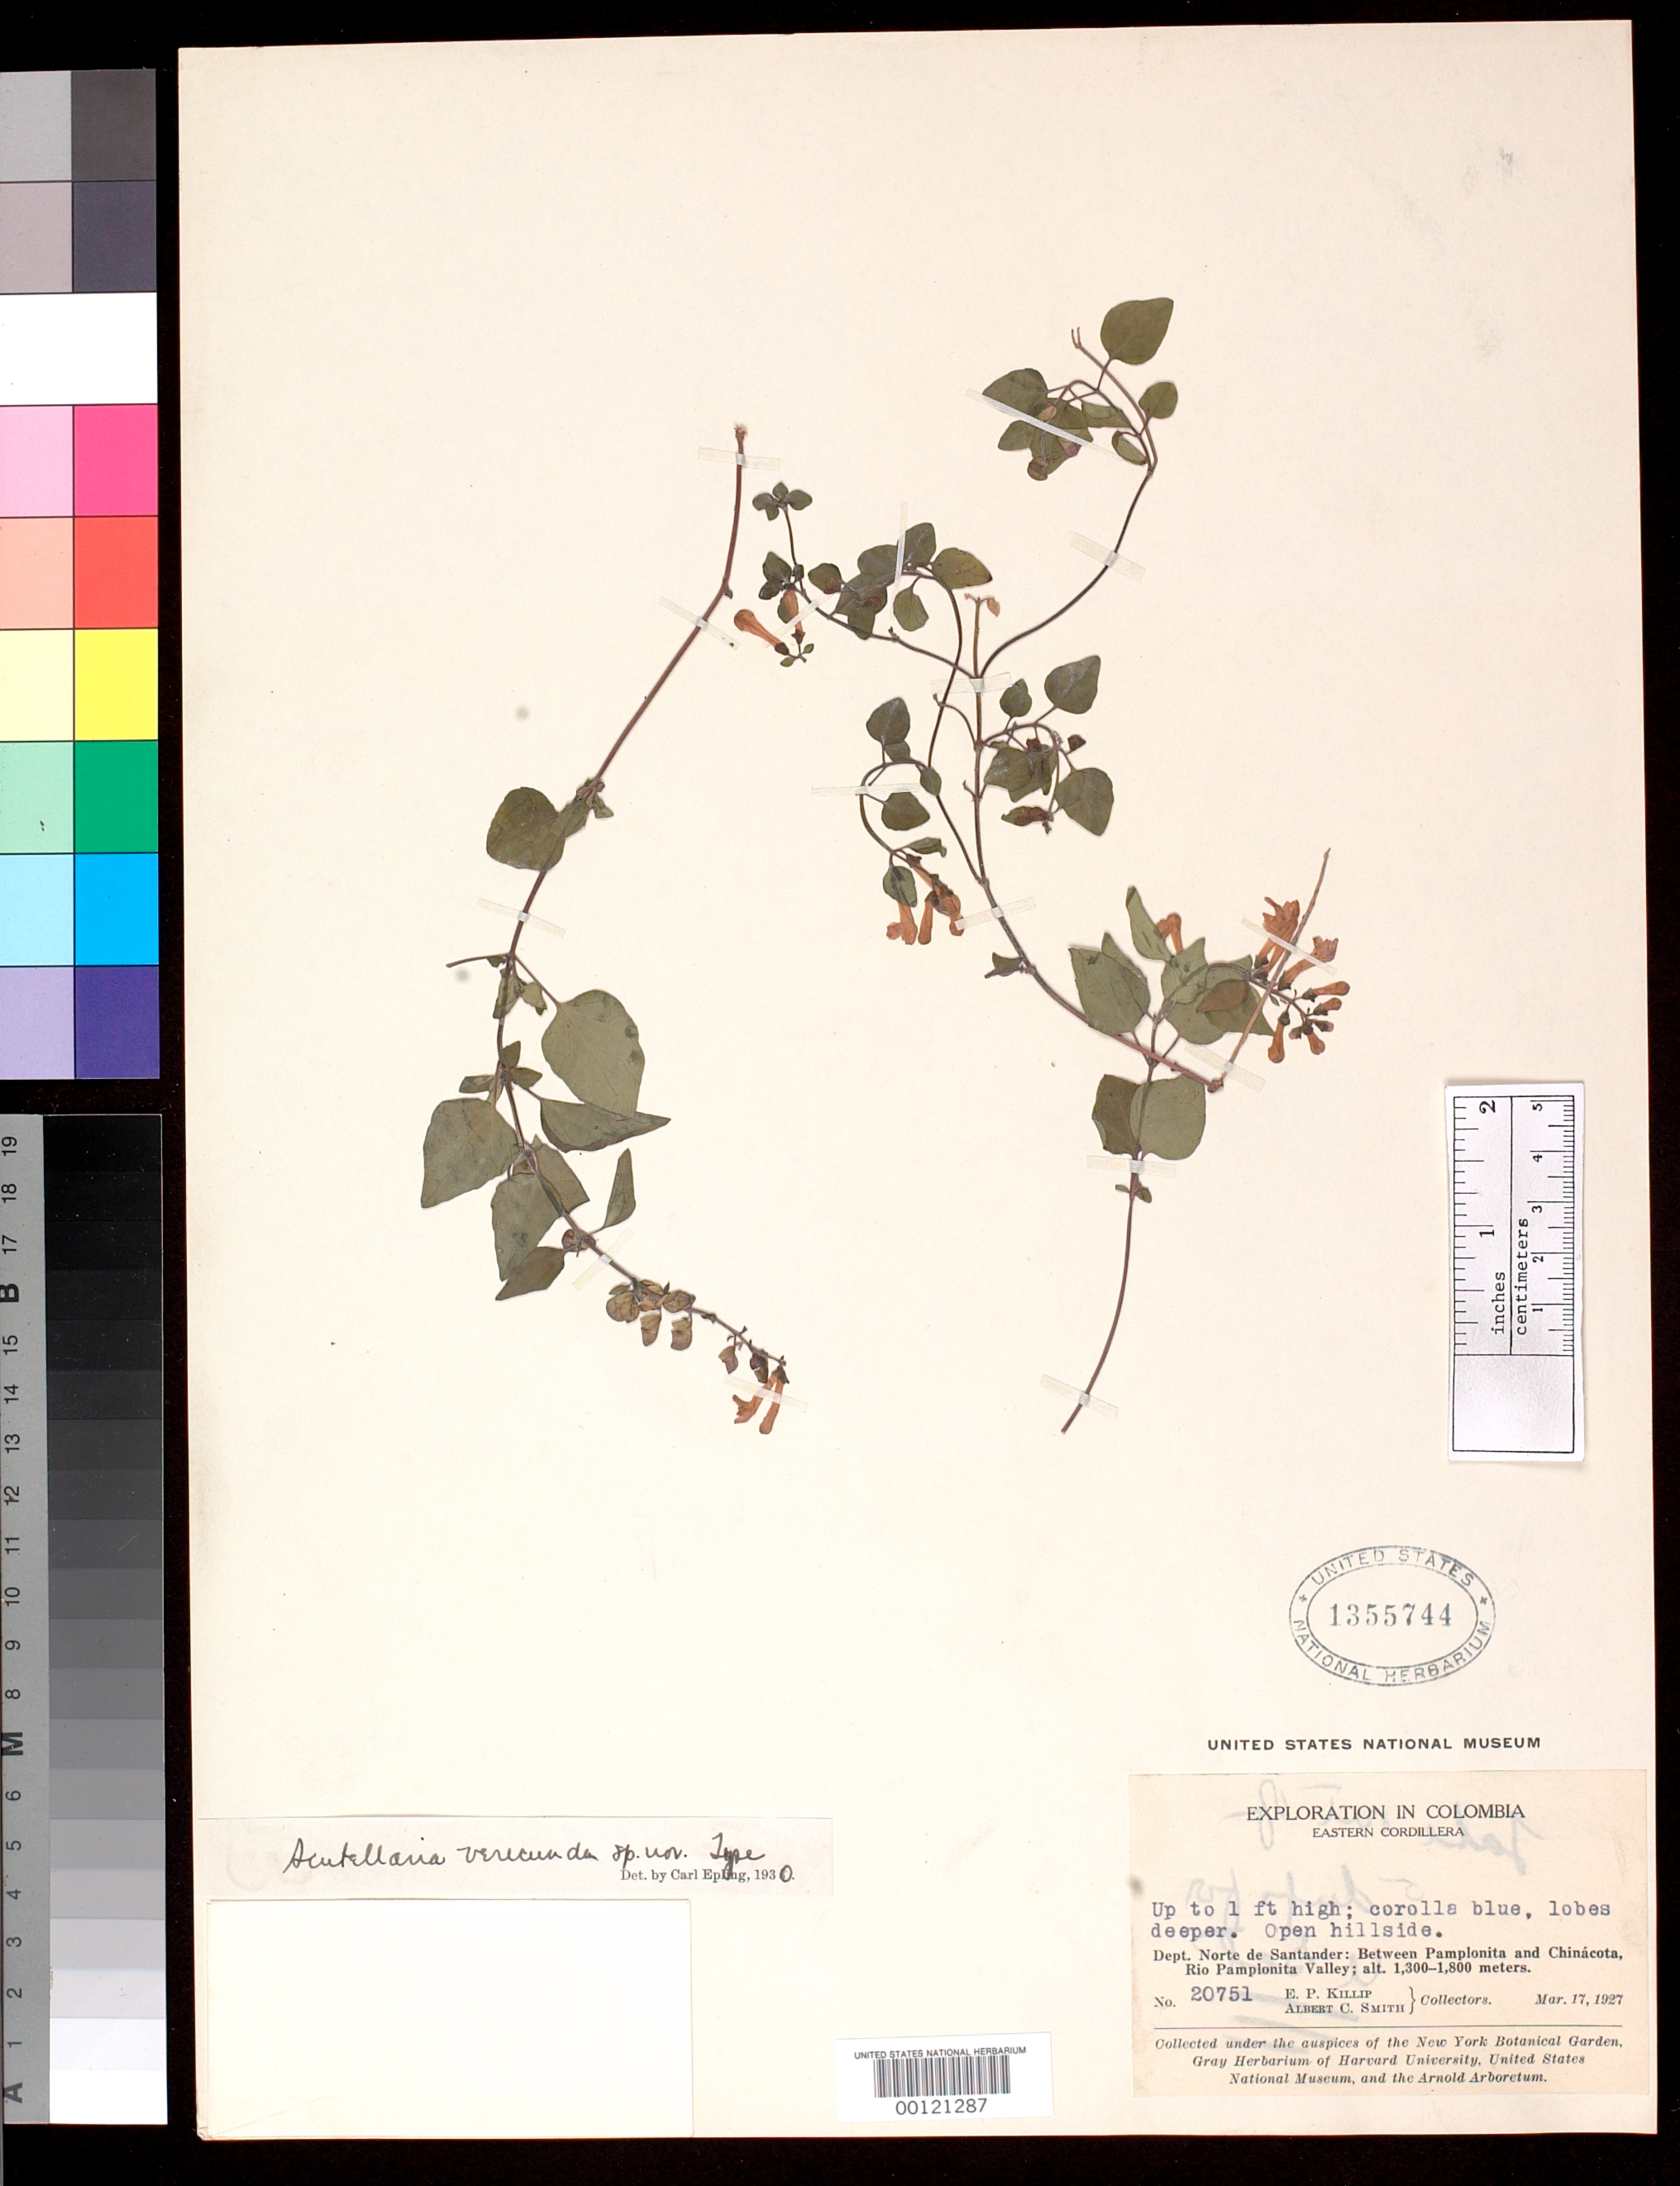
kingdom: Plantae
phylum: Tracheophyta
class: Magnoliopsida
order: Lamiales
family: Lamiaceae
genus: Scutellaria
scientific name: Scutellaria verecunda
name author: Epling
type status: Holotype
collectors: E. P. Killip & A. C. Smith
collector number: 20751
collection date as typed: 17 Mar 1927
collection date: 1927-03-17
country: Colombia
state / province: Norte de Santander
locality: Between Pamplorita and ChináCota, Rio Pamplorita Valley.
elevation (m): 1300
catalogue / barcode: US 1355744